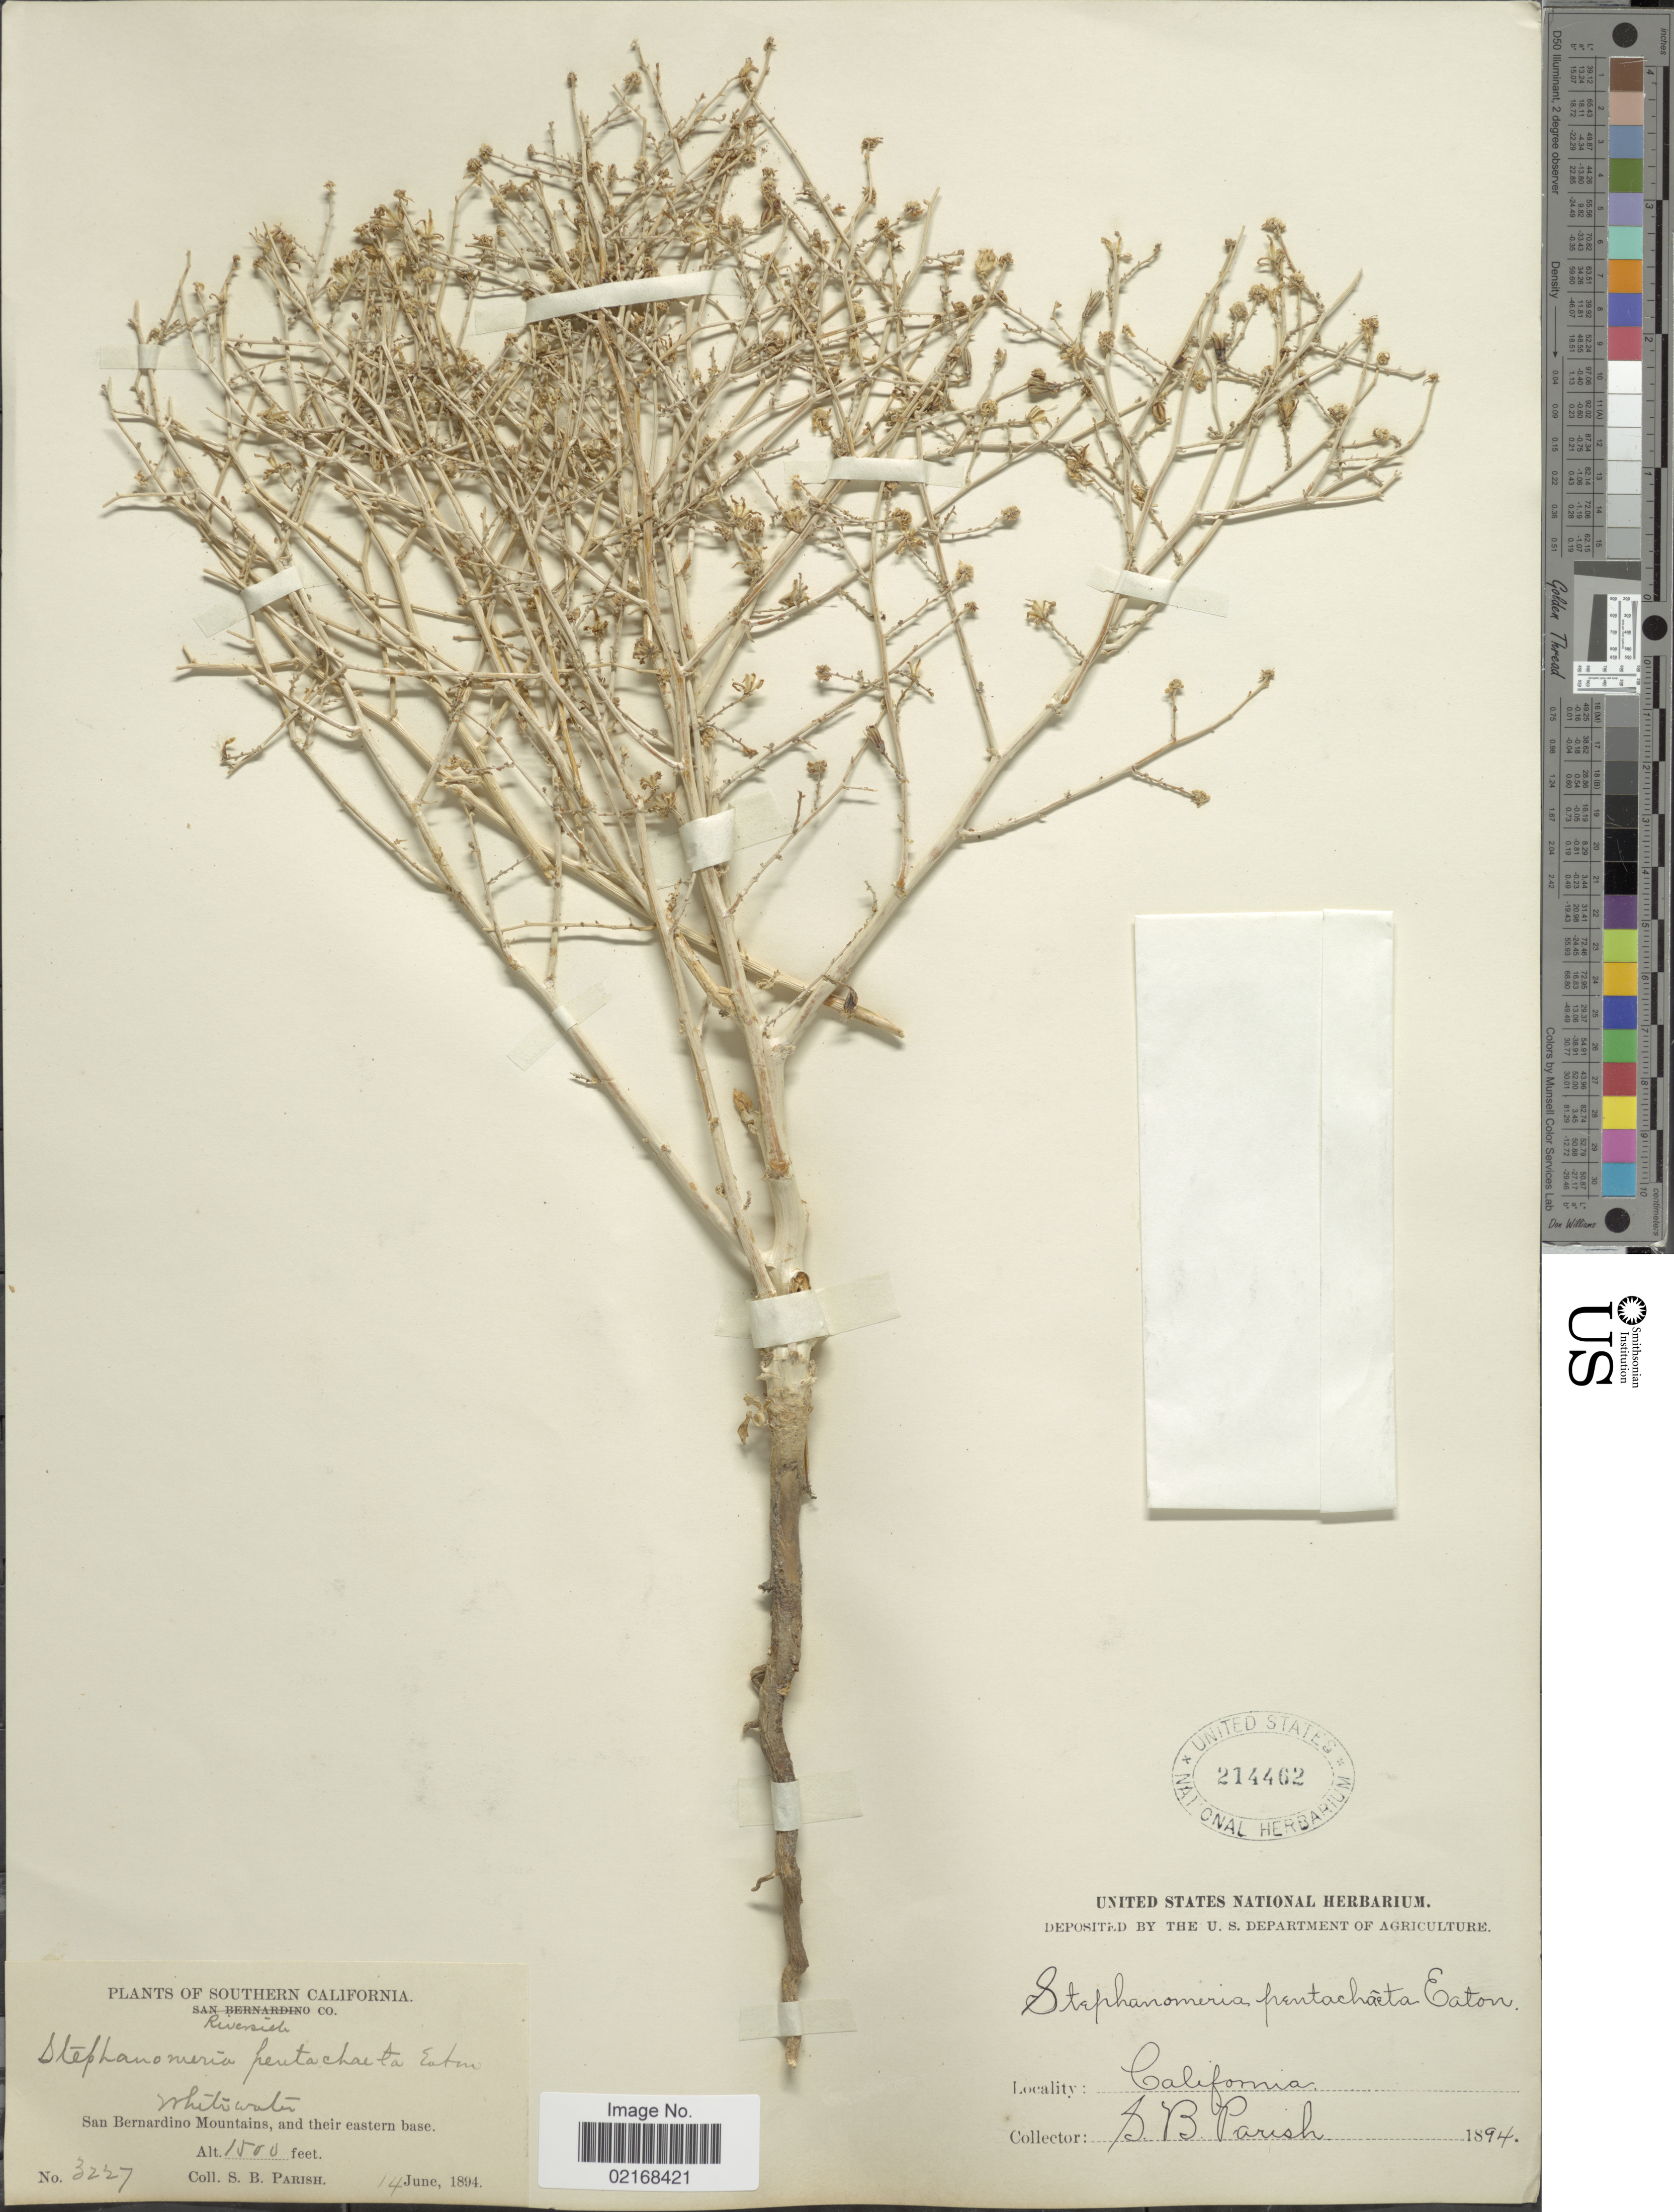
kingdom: Plantae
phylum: Tracheophyta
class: Magnoliopsida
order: Asterales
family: Asteraceae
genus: Stephanomeria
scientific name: Stephanomeria exigua subsp. exigua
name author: Nutt.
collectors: S. B. Parish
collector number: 3227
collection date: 1894-06-14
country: United States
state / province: California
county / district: San Bernardino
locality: Southern California, Riverside Co., Whitewater, San Bernardino Mountains, and their eastern base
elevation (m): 457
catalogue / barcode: US 214462